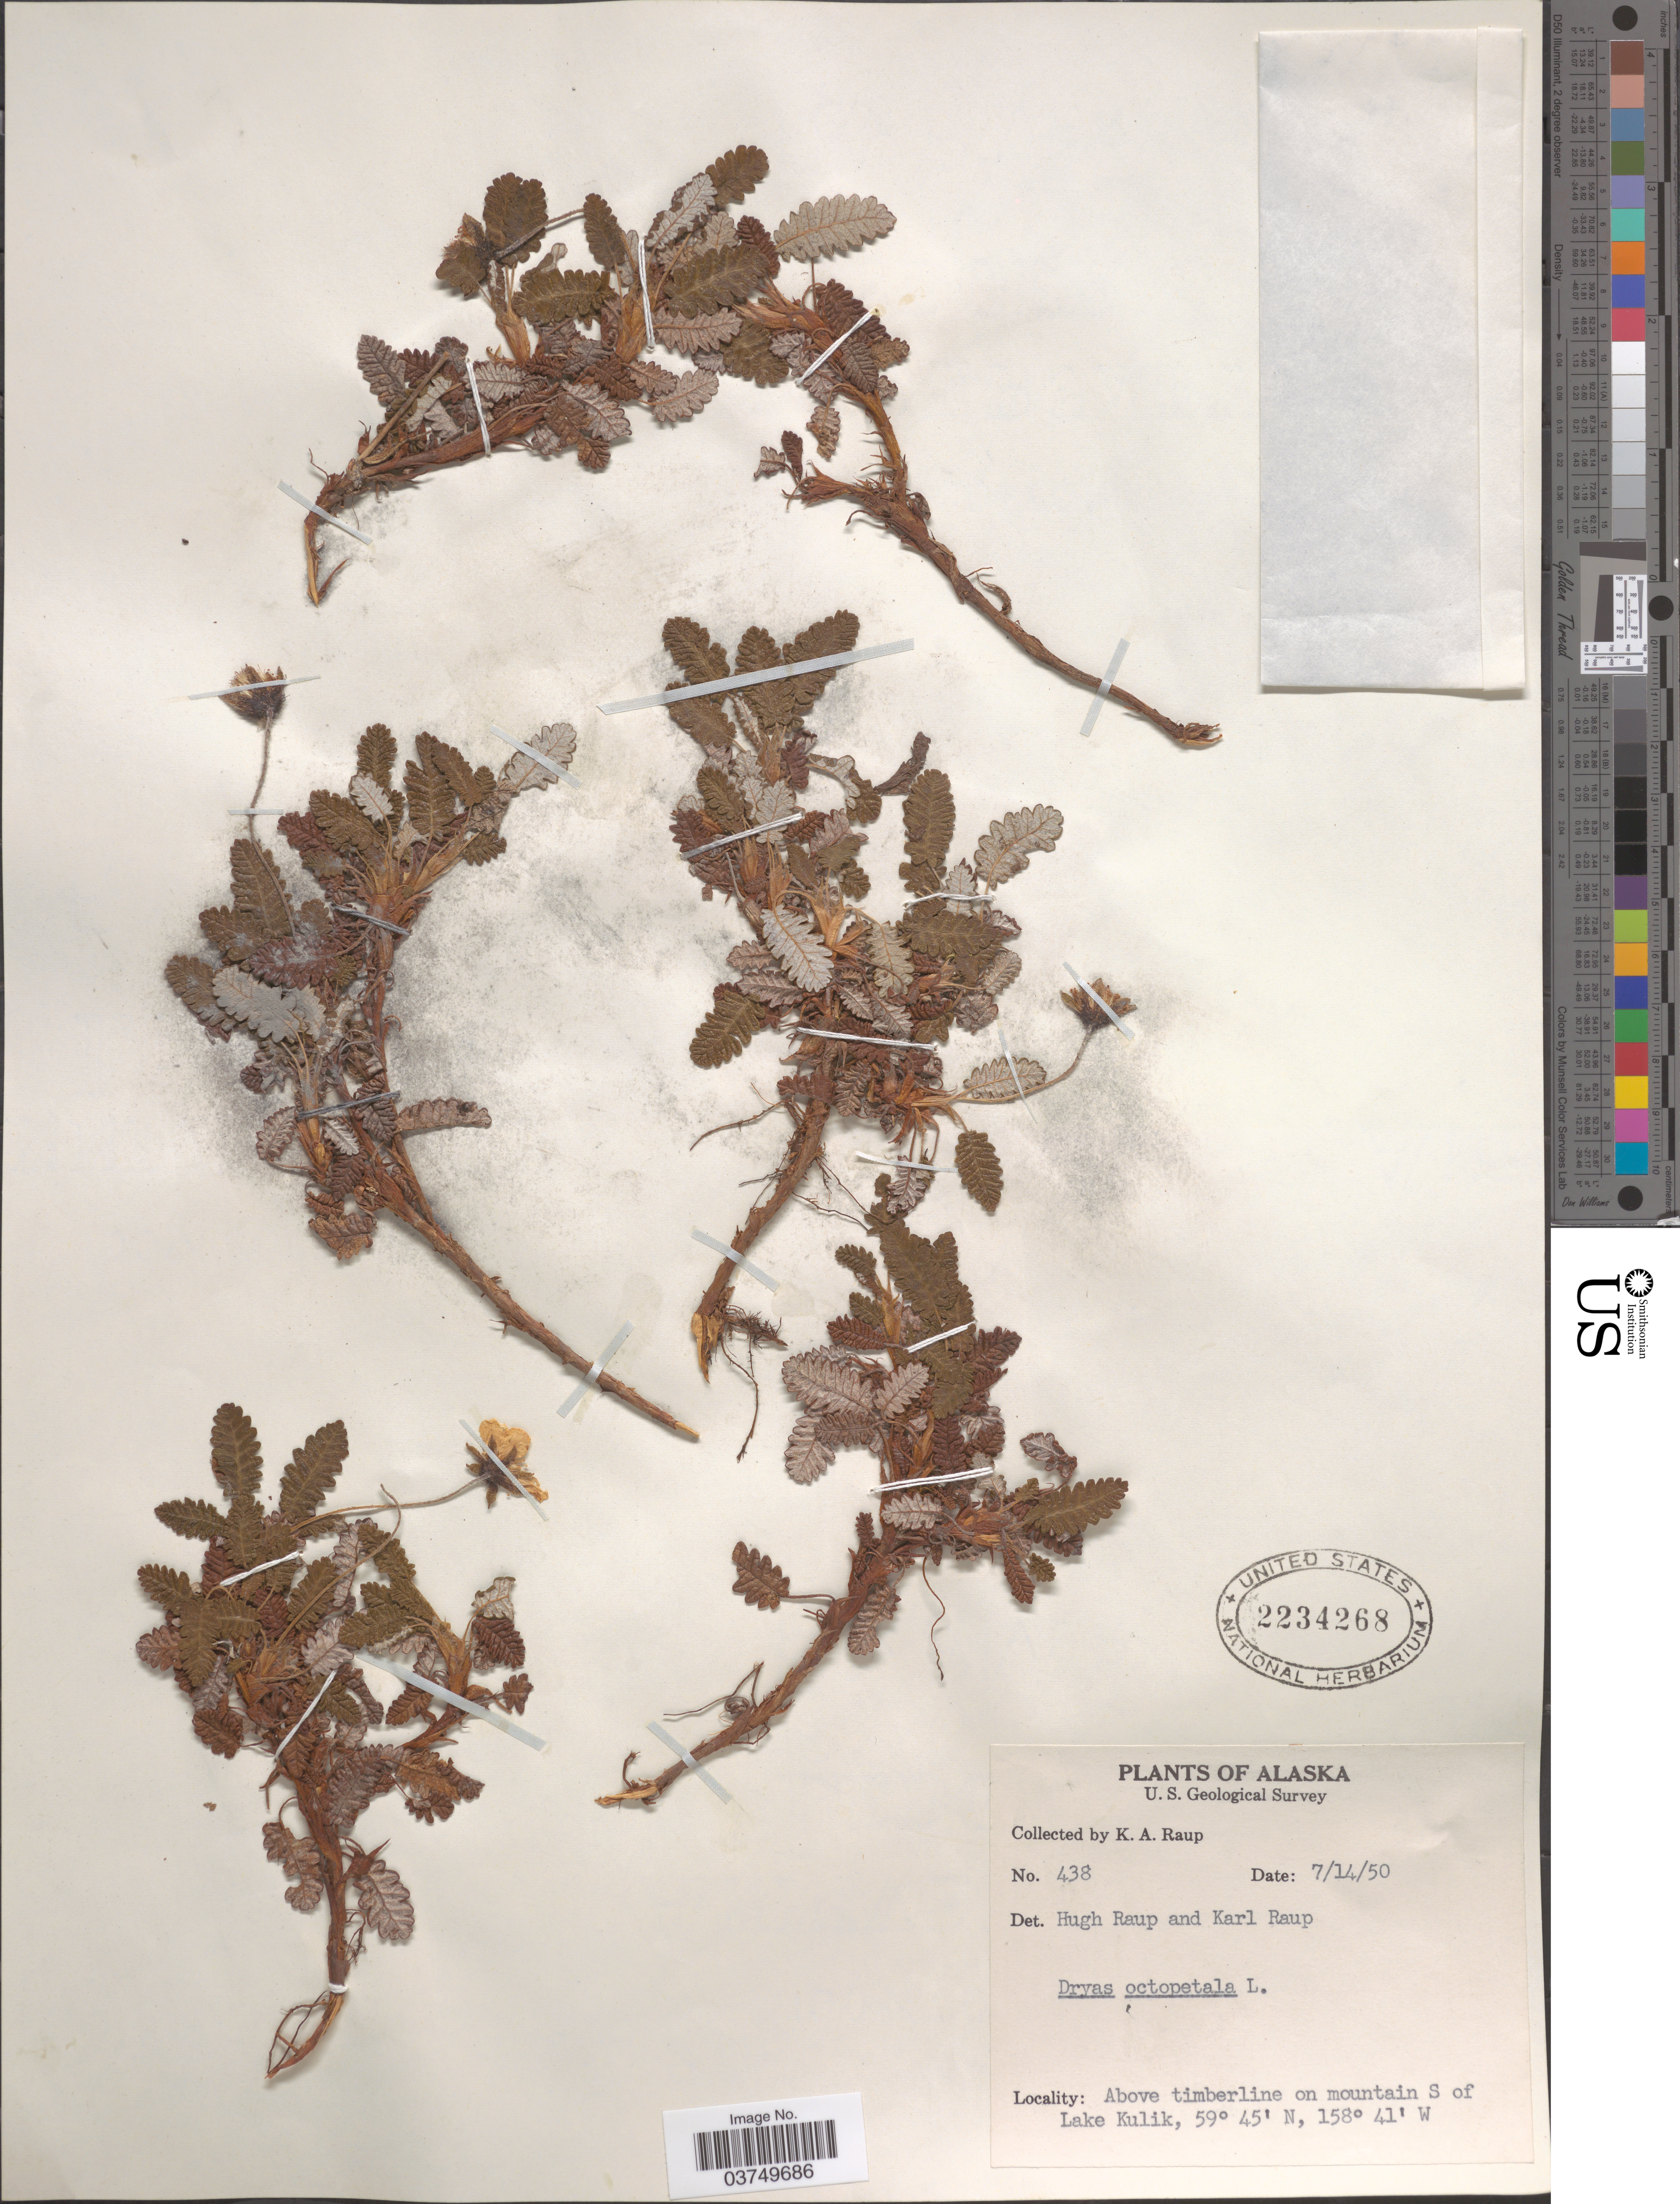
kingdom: Plantae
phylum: Tracheophyta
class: Magnoliopsida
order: Rosales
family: Rosaceae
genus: Dryas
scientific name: Dryas octopetala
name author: L.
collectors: K. Raup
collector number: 438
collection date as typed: Transcribed d/m/y: 14/7/50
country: United States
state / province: Alaska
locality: Above timberline on mountain S of Lake Kulik.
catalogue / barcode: US 2234268